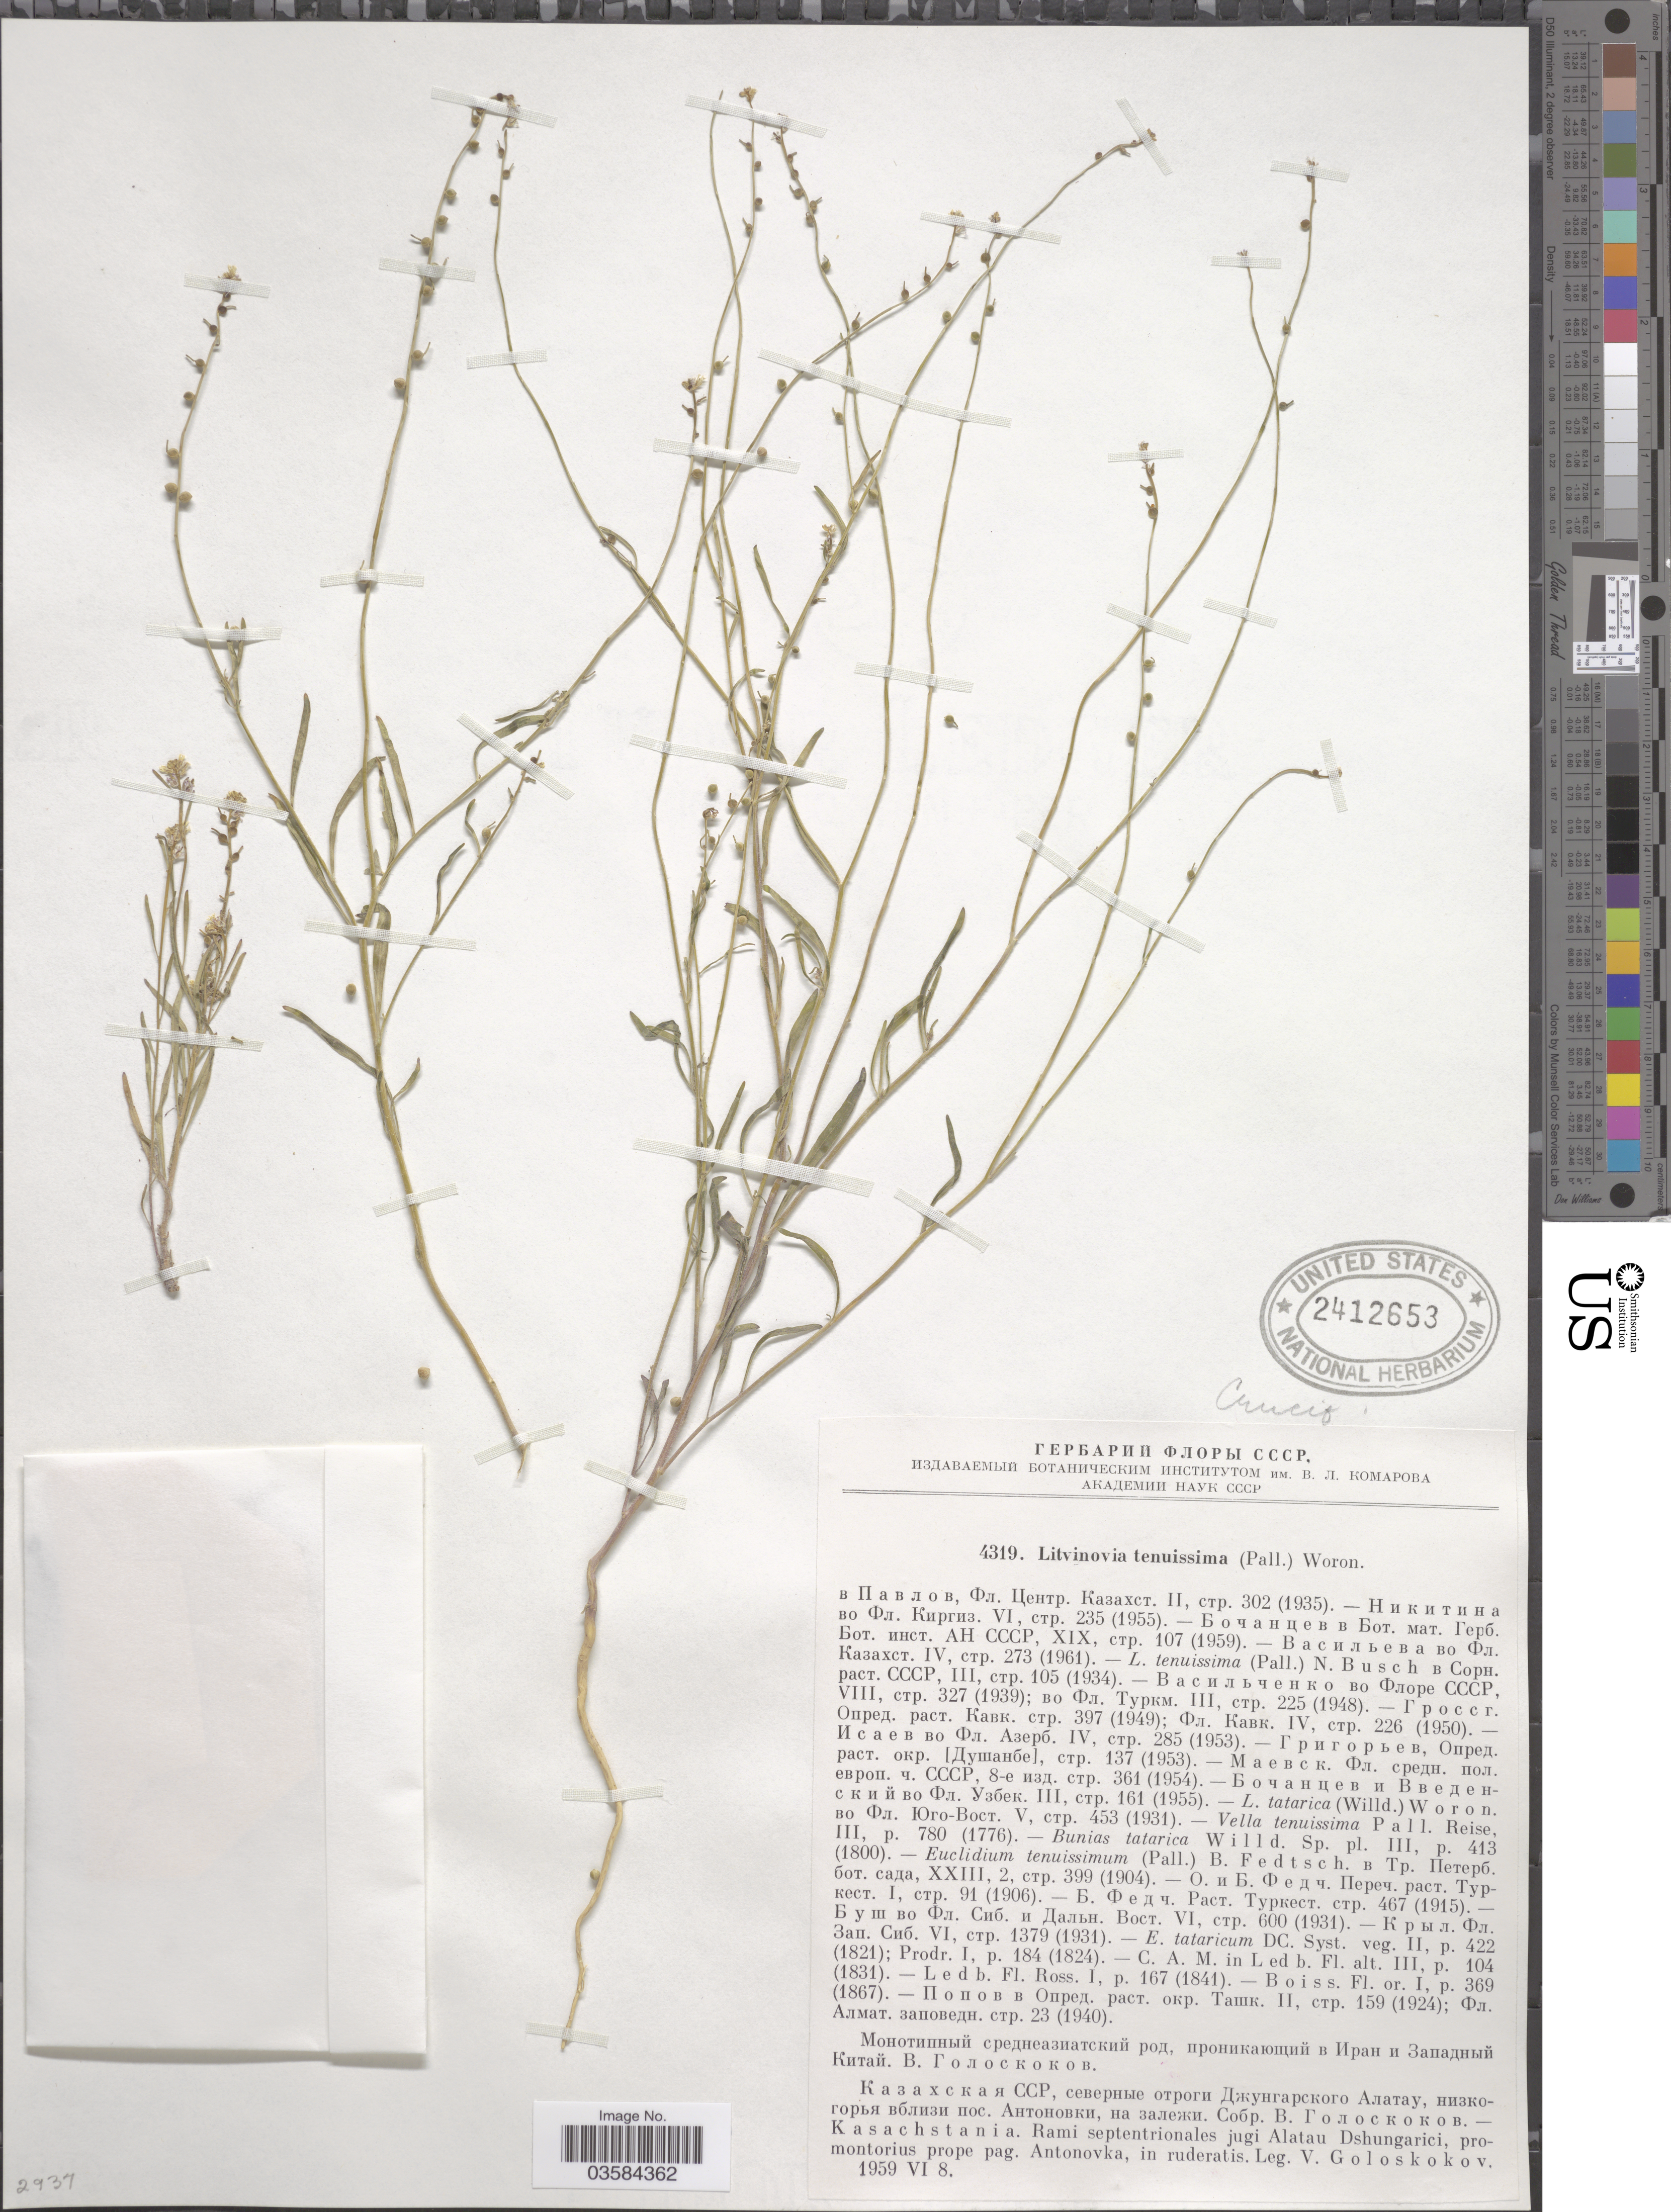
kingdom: Plantae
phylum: Tracheophyta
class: Magnoliopsida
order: Brassicales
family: Brassicaceae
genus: Vella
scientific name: Vella tenuissima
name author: Pall.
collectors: V. P. Goloskokov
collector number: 4319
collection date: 1959-06-08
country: Kazakhstan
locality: Kasachstania. Rami septentrionalis jugi Alatau Dshungarici, promontorius prope pag. Antonovka, in ruderatis.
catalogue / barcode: US 2412653